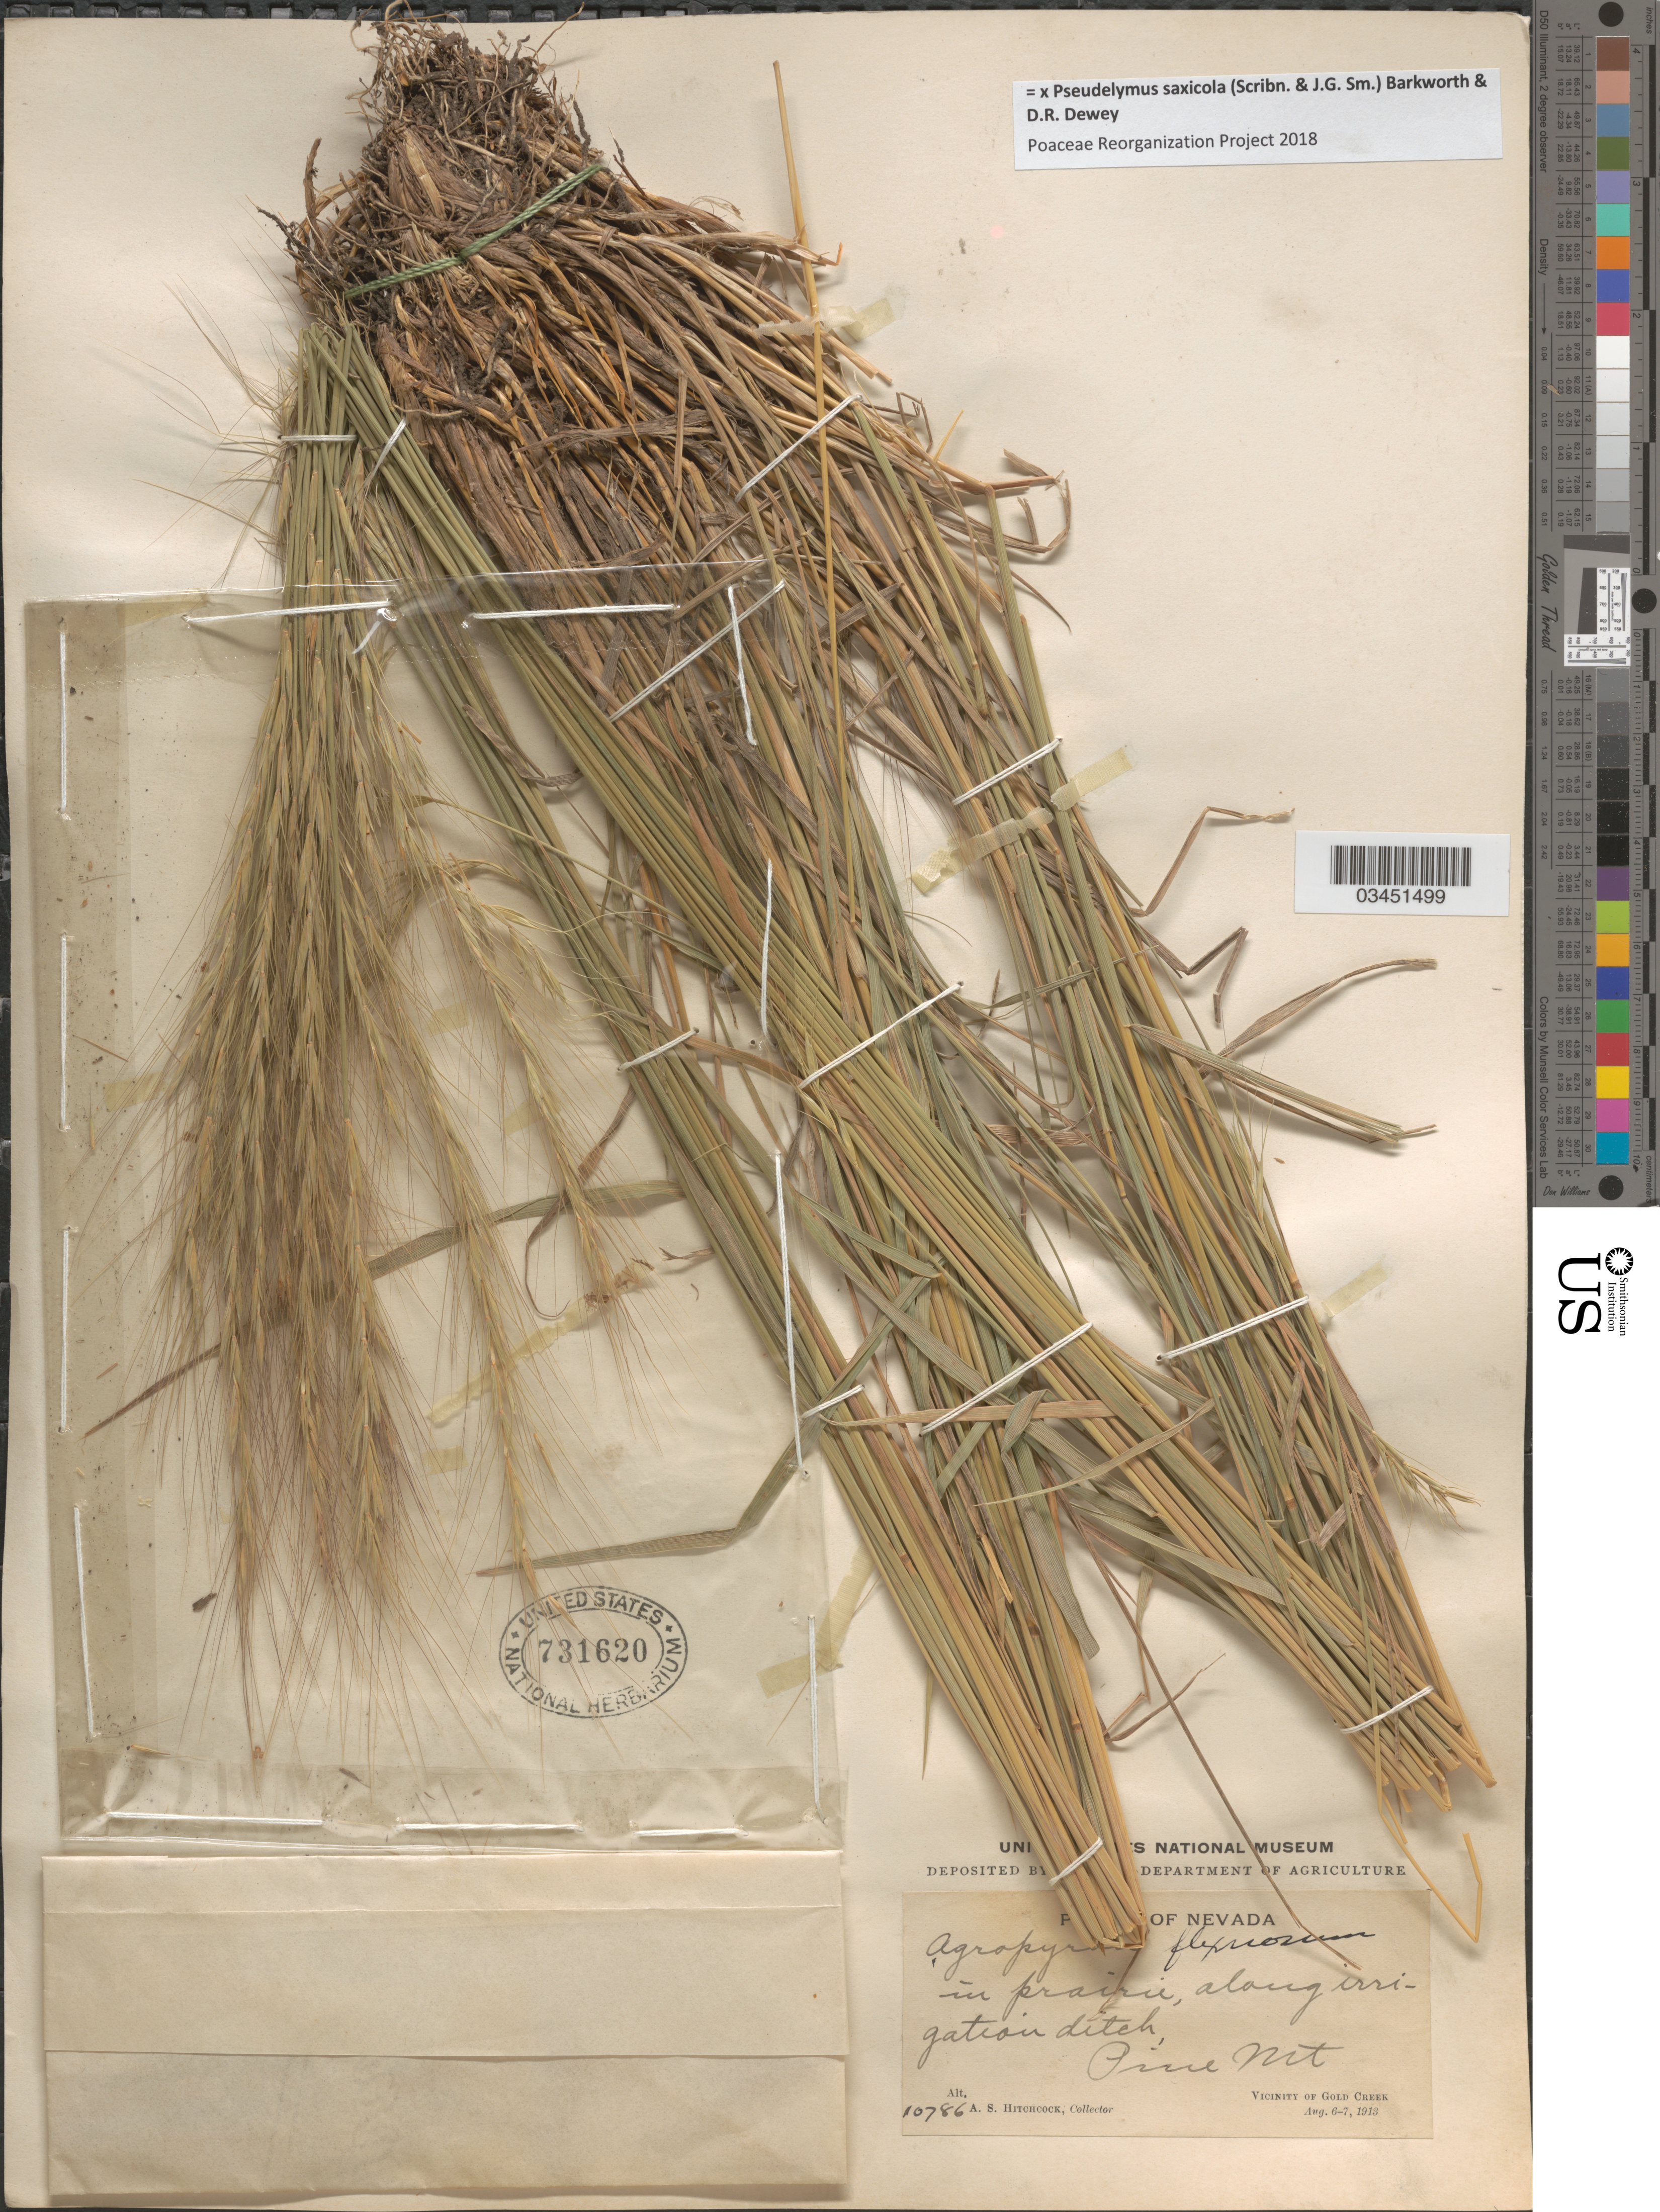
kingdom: Plantae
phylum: Tracheophyta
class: Liliopsida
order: Poales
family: Poaceae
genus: Pseudelymus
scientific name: x Pseudelymus saxicola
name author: (Scribn. & J.G. Sm.) Barkworth & Dewey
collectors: A. S. Hitchcock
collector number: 10786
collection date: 1913-08-06/1913-08-07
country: United States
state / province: Nevada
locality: In prairie, along irrigation ditch, Pine Mt. Vicinity Of Gold Creek.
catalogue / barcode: US 731620